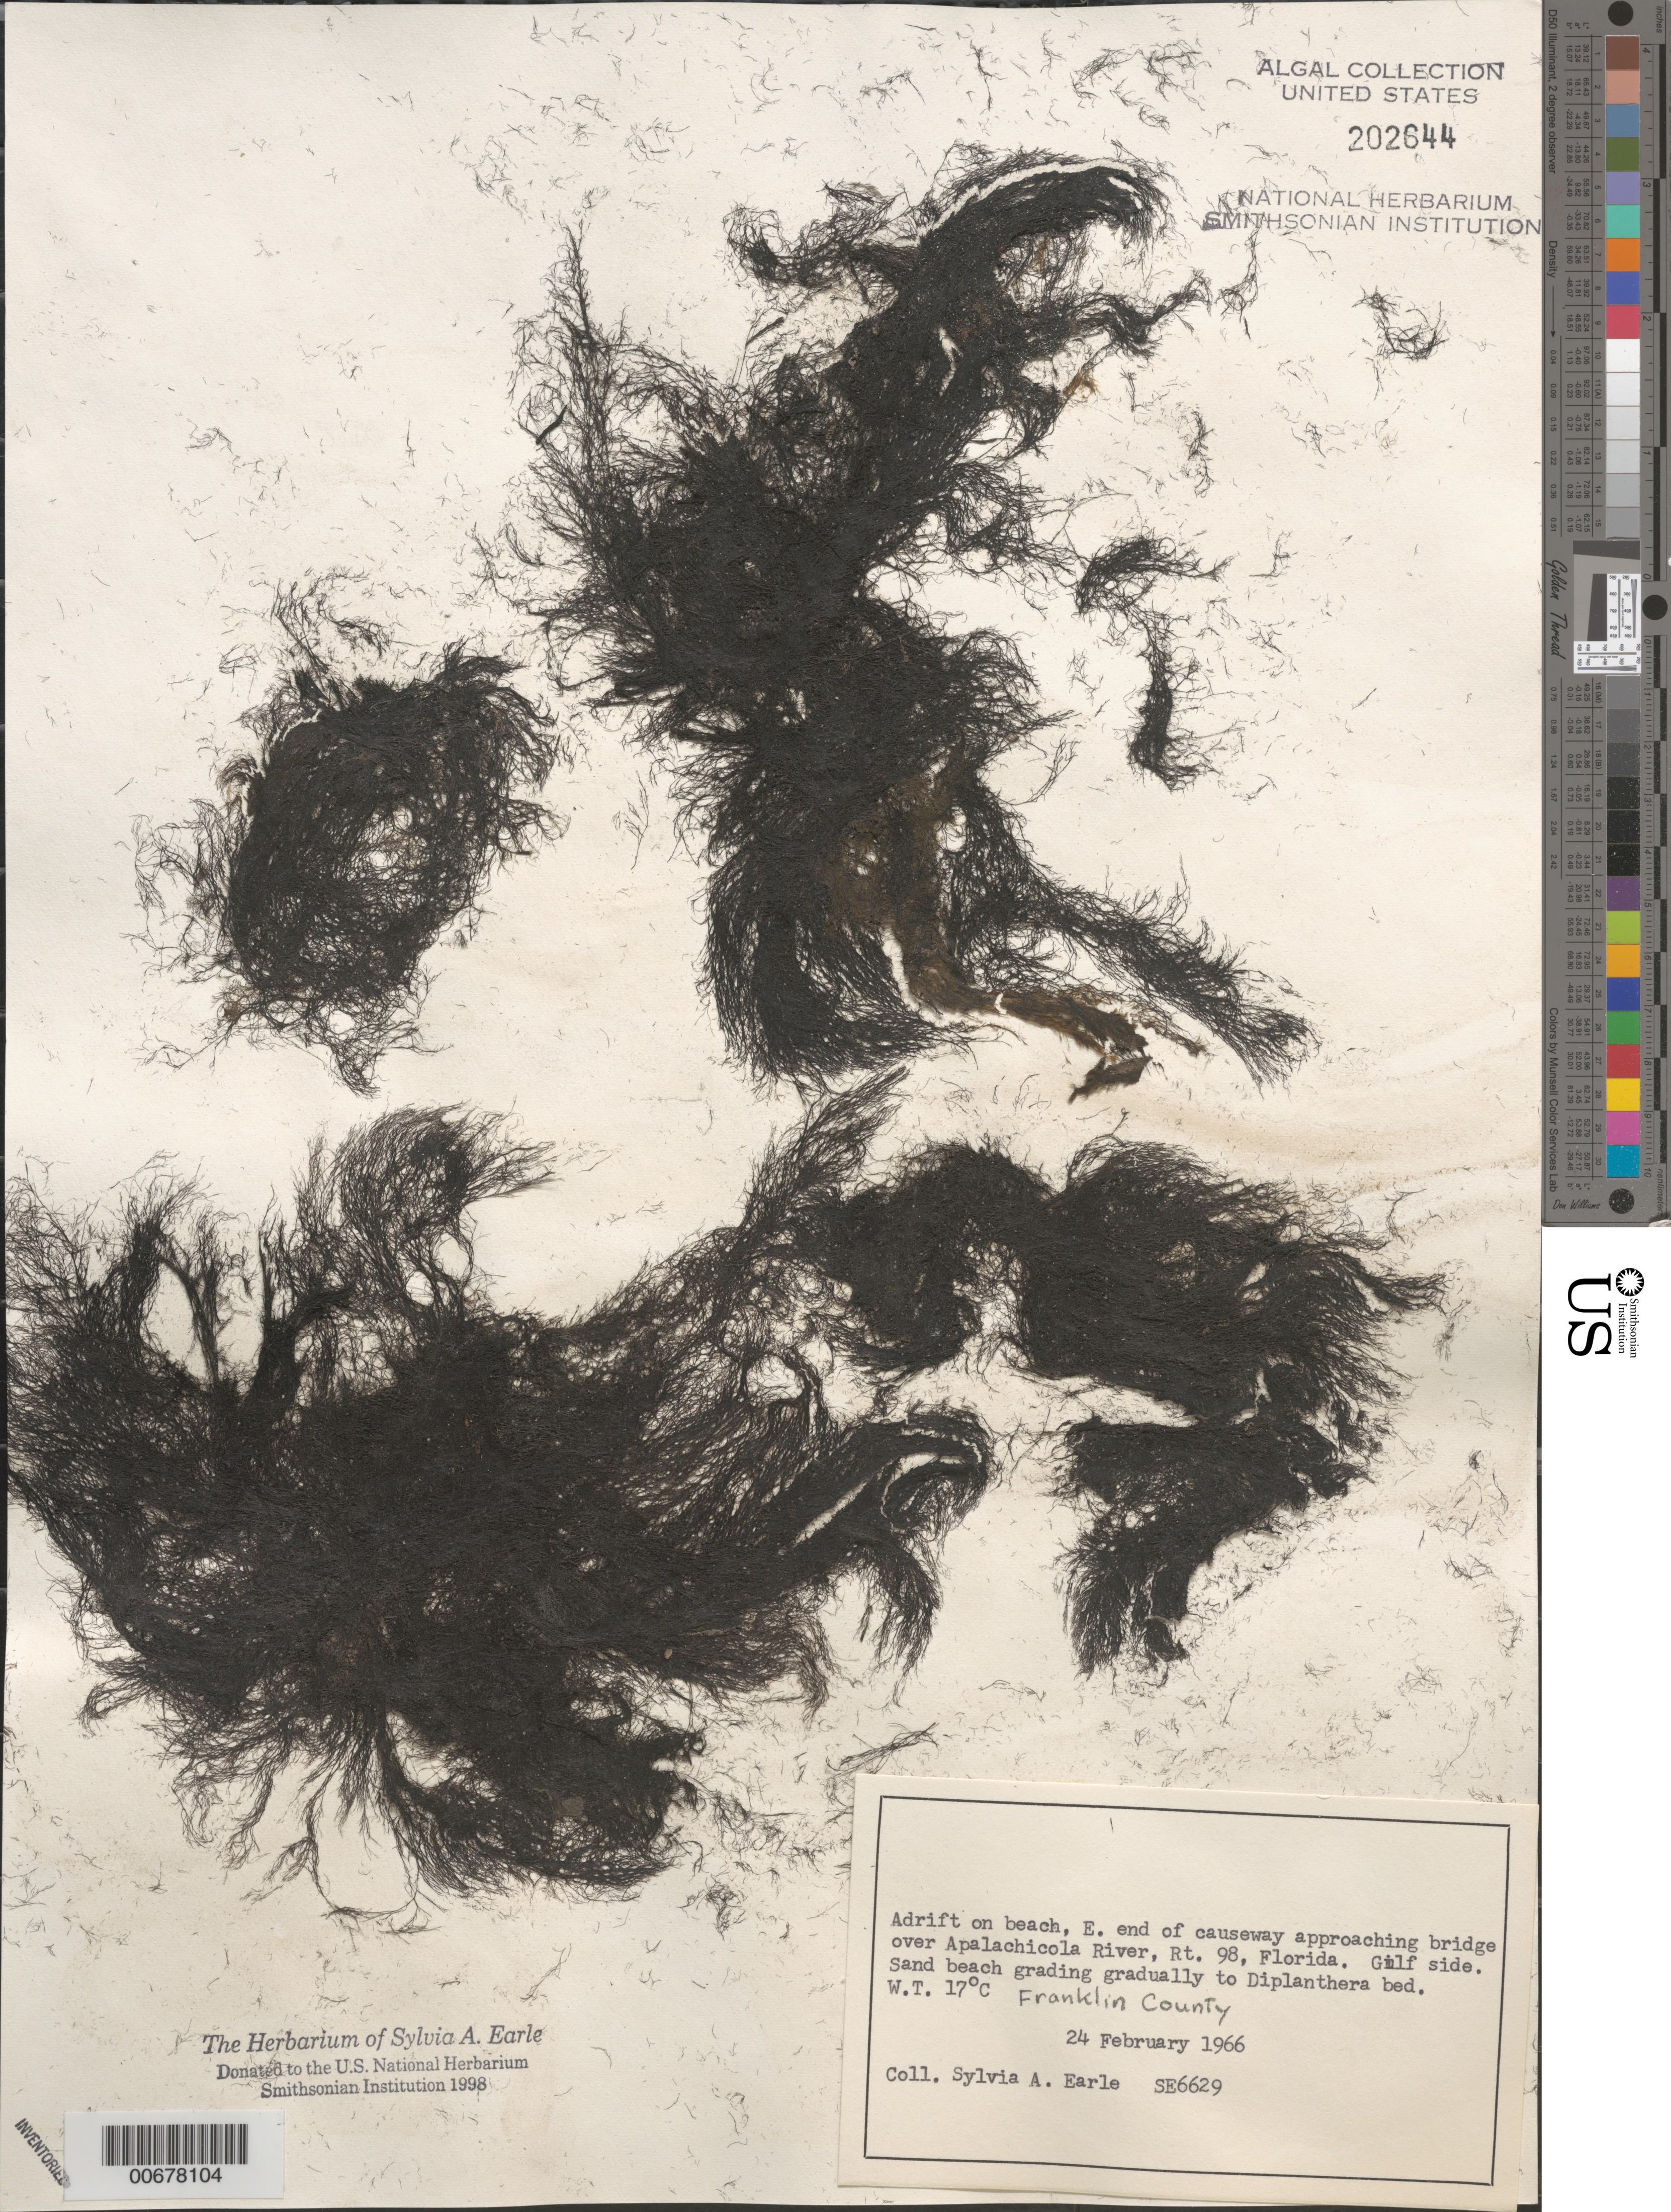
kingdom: Plantae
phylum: Rhodophyta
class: Florideophyceae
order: Ceramiales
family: Rhodomelaceae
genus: Polysiphonia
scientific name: Polysiphonia sp.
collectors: S. A. Earle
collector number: SE 6629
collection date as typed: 24 Feb 1966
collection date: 1966-02-24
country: United States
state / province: Florida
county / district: Franklin County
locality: Route 98, Gulf of Mexico side, east end of causeway toward bridge over Apalachicola River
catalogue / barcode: US 202644